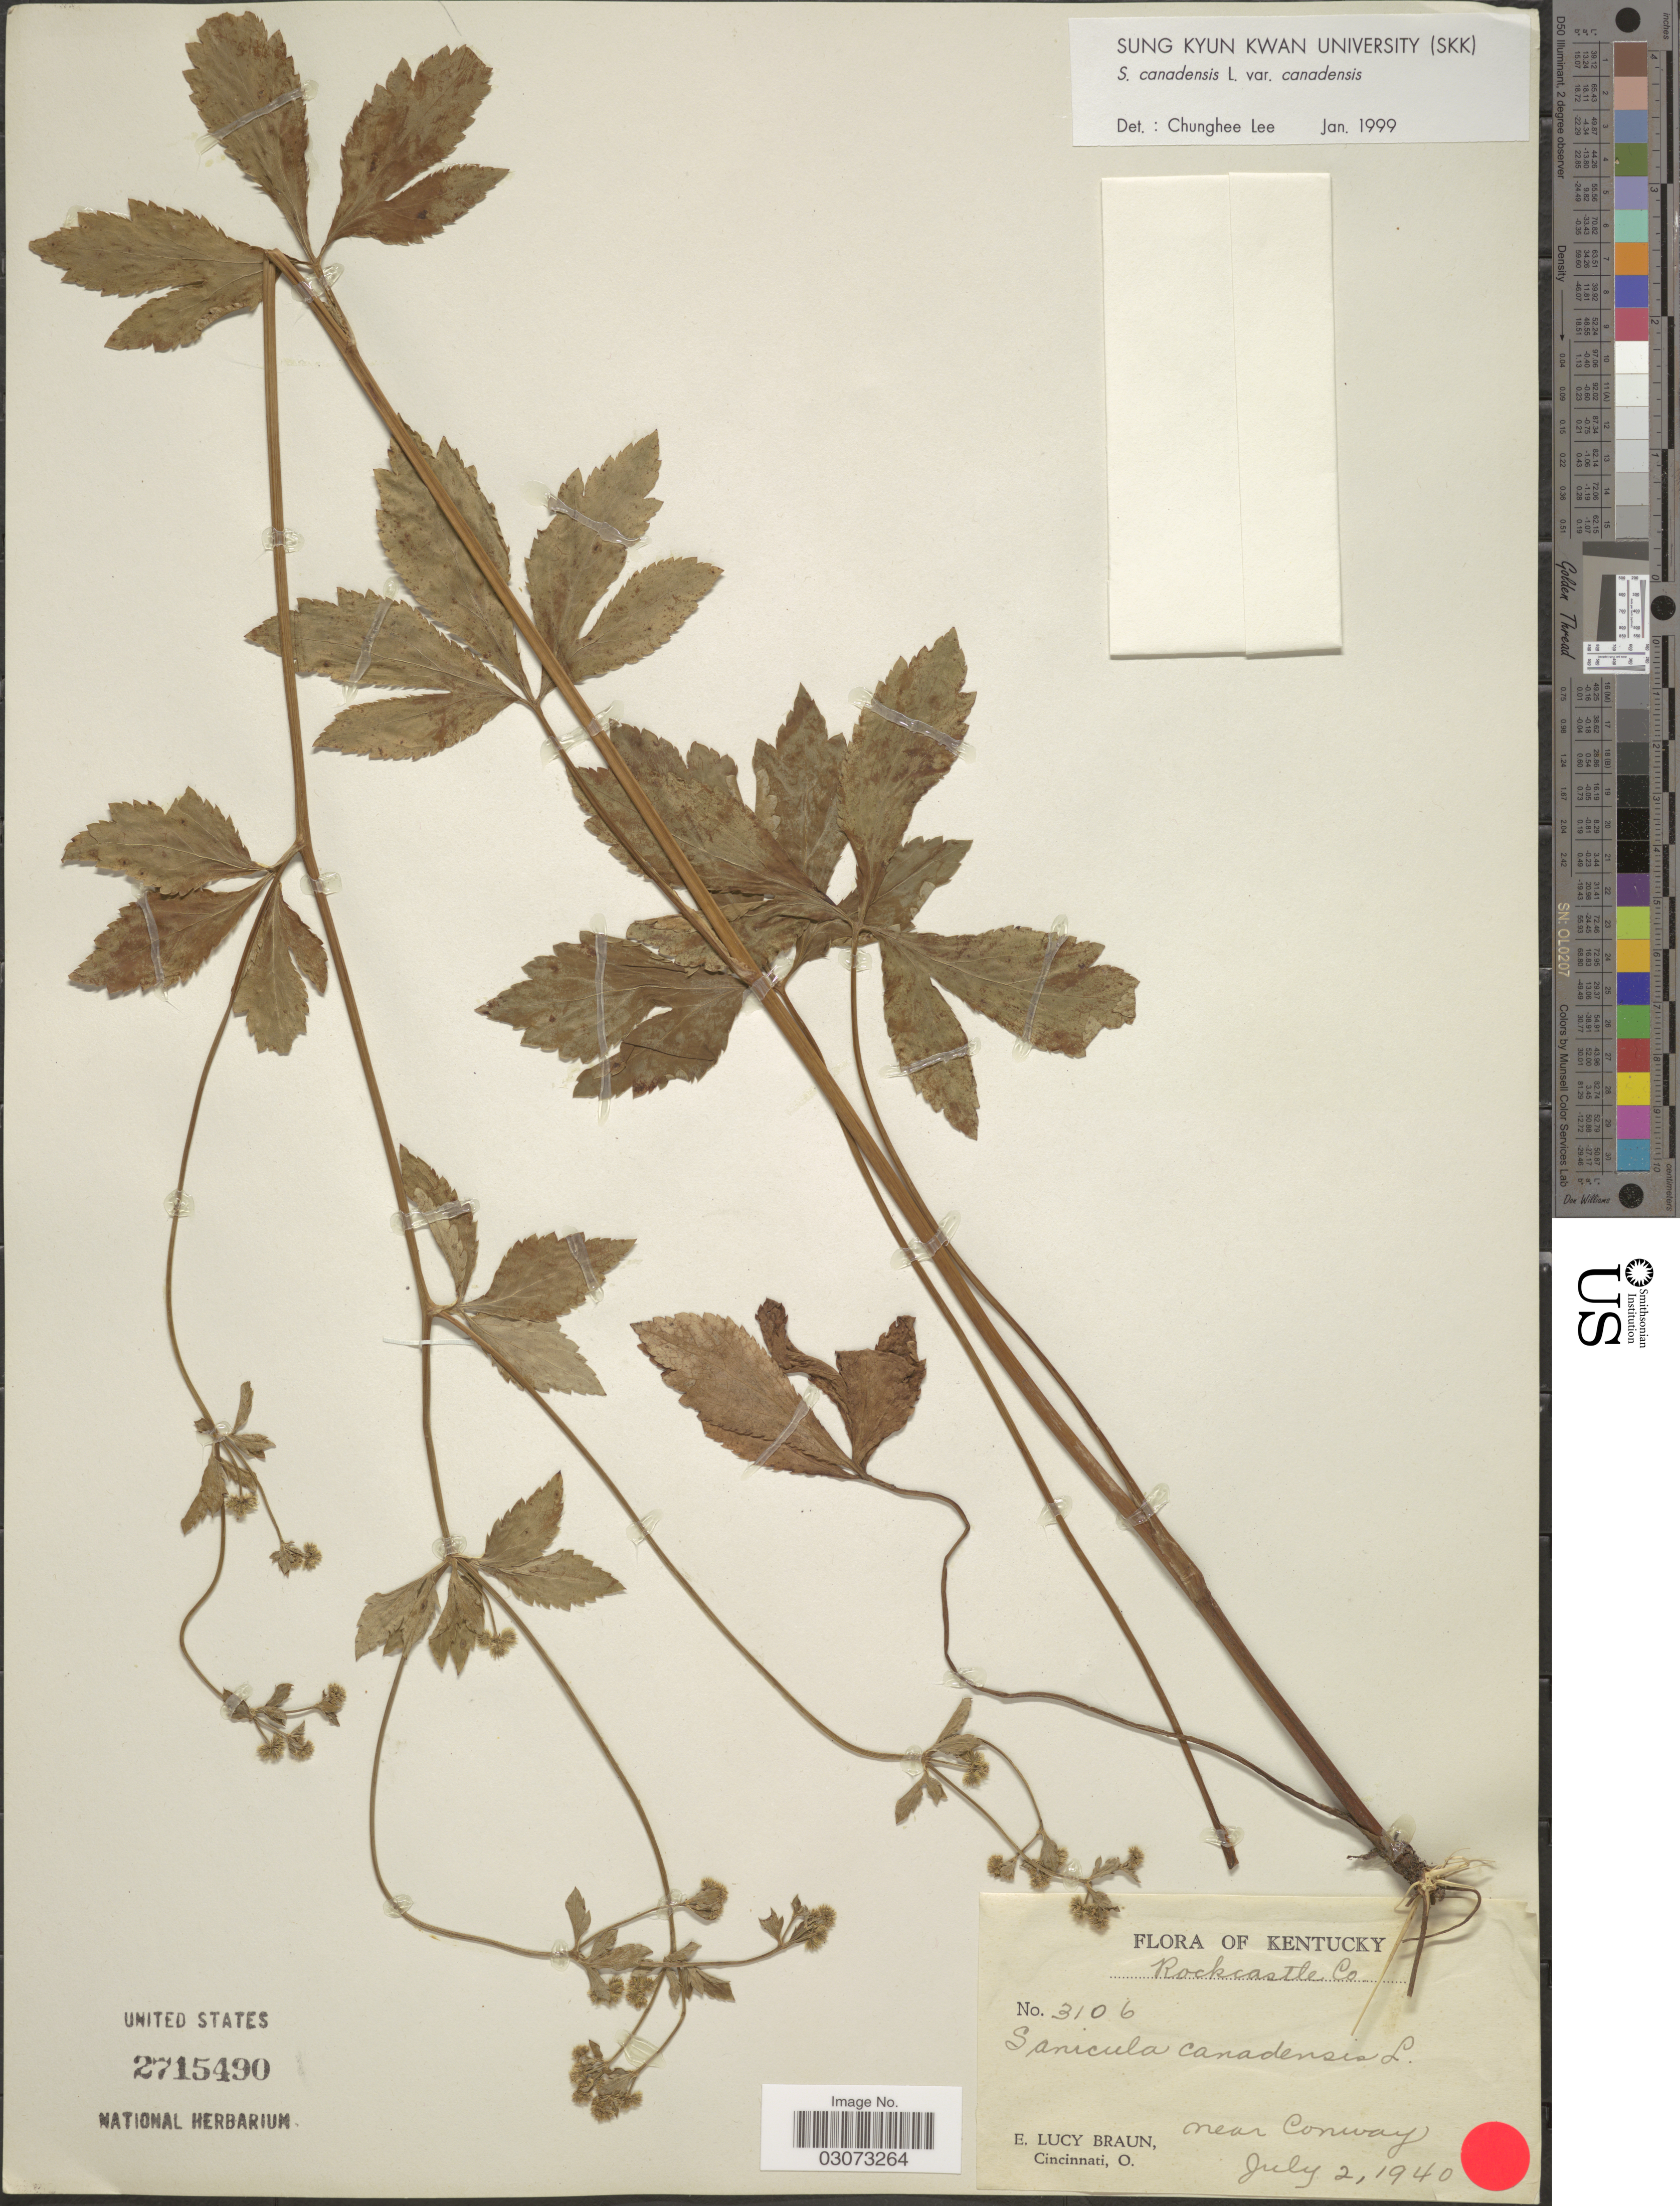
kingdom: Plantae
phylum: Tracheophyta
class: Magnoliopsida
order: Apiales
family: Apiaceae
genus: Sanicula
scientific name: Sanicula canadensis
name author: L.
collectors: E. L. Braun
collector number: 3106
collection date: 1940-07-02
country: United States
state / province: Kentucky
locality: Rockcastle Co. Near Conway.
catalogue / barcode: US 2715490